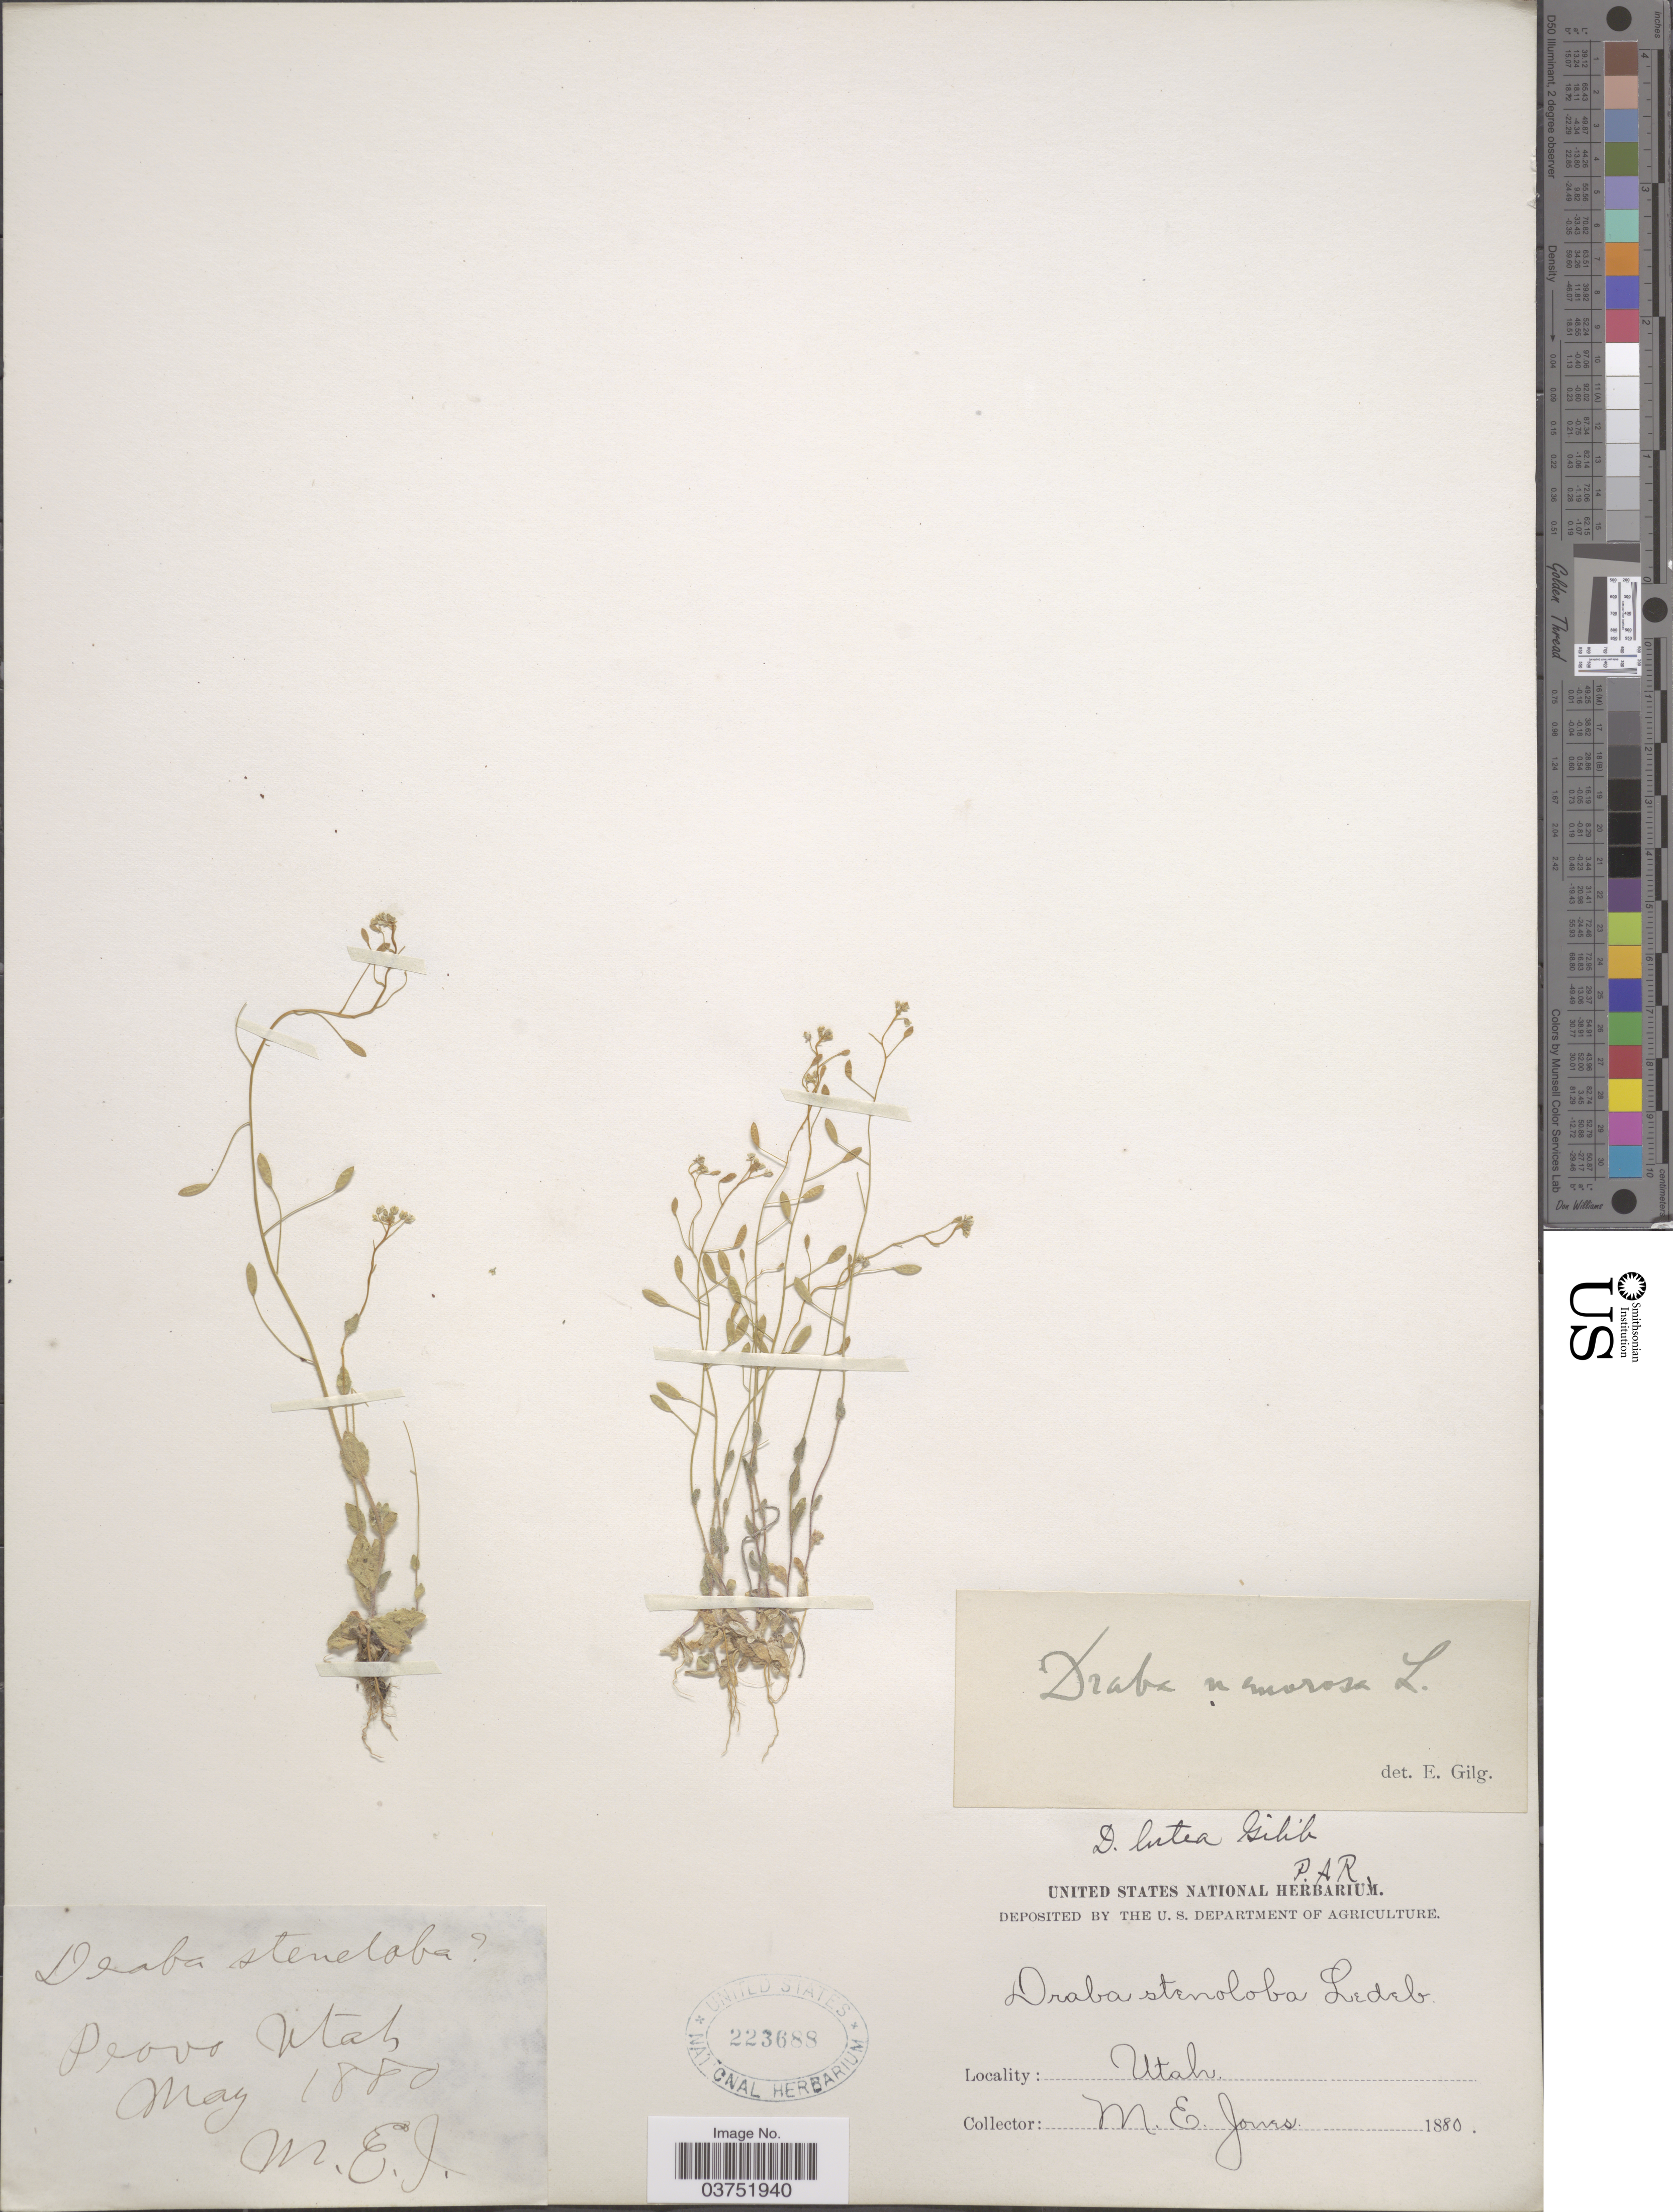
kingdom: Plantae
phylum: Tracheophyta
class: Magnoliopsida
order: Brassicales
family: Brassicaceae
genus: Draba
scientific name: Draba nemorosa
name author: L.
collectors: M. E. Jones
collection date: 1880-05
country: United States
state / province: Utah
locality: Provo.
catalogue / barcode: US 223688